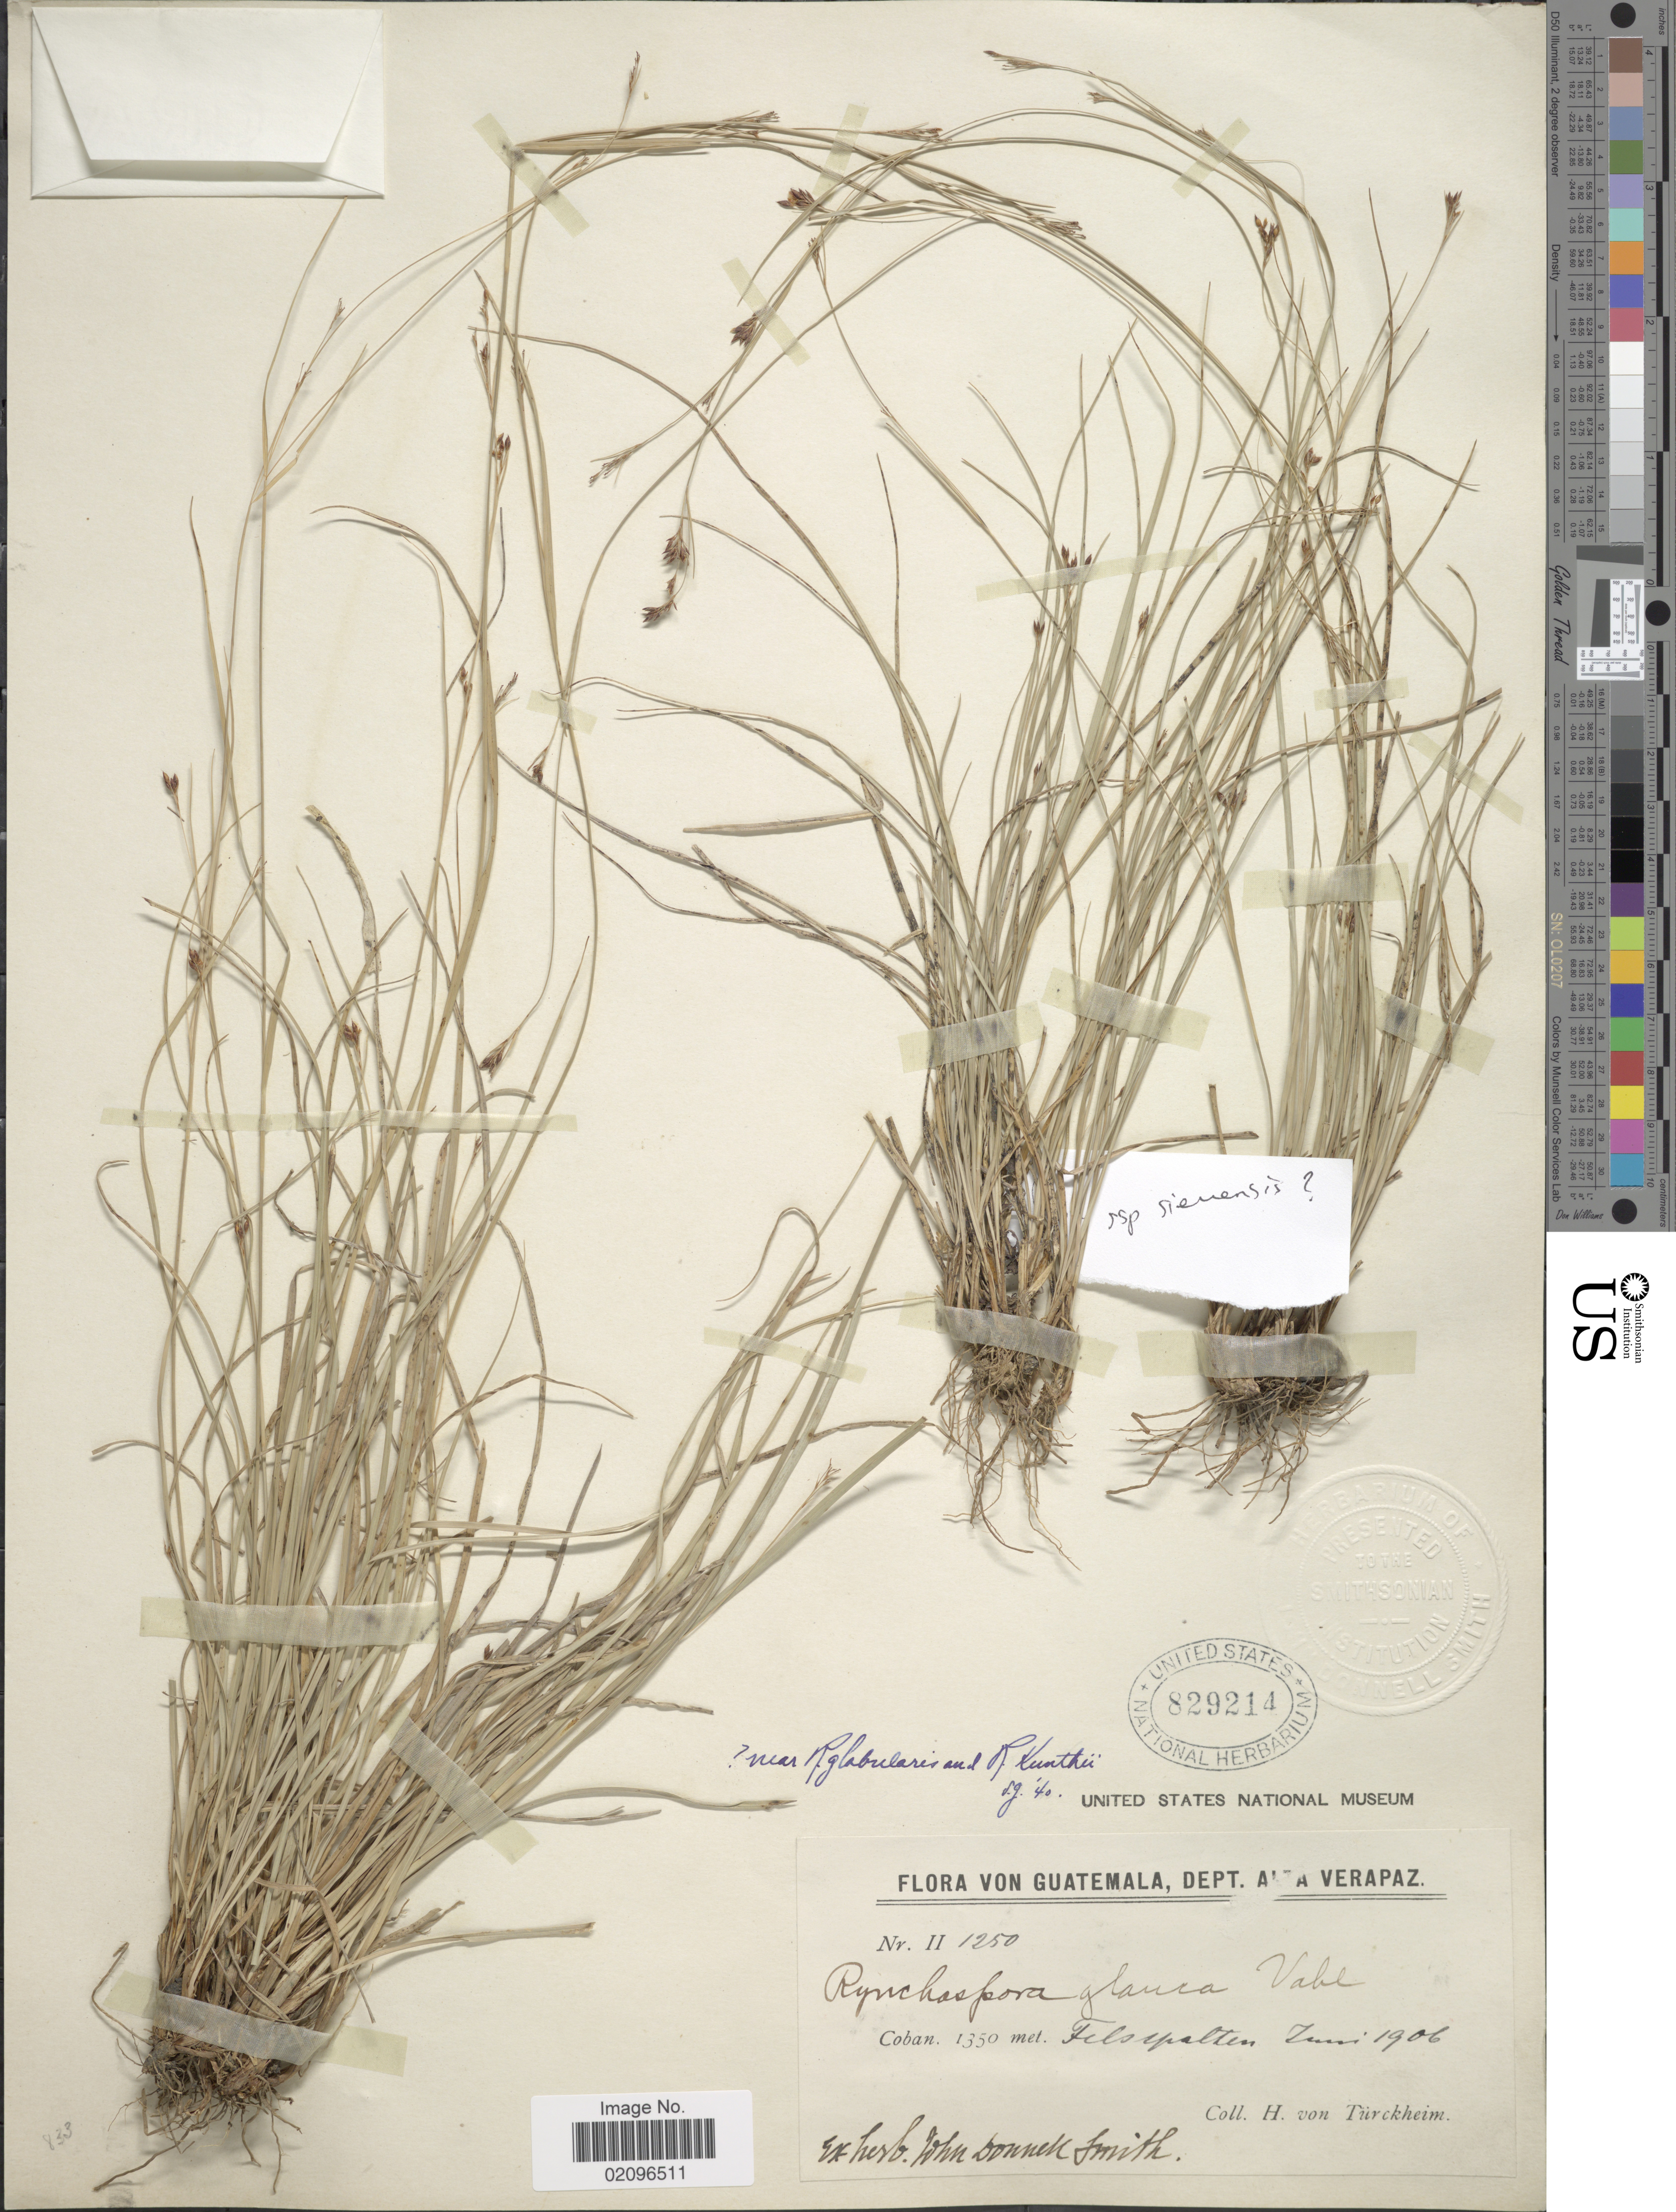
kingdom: Plantae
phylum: Tracheophyta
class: Liliopsida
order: Poales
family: Cyperaceae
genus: Rhynchospora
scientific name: Rhynchospora rosae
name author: W.W. Thomas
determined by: Weber, P., (ICN), Universidade Federal do Rio Grande do Sul (BRAZIL)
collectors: H. von Türckheim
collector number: II 1250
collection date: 1906-06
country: Guatemala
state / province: Alta Verapaz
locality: Coban.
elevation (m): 1350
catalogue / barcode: US 829214